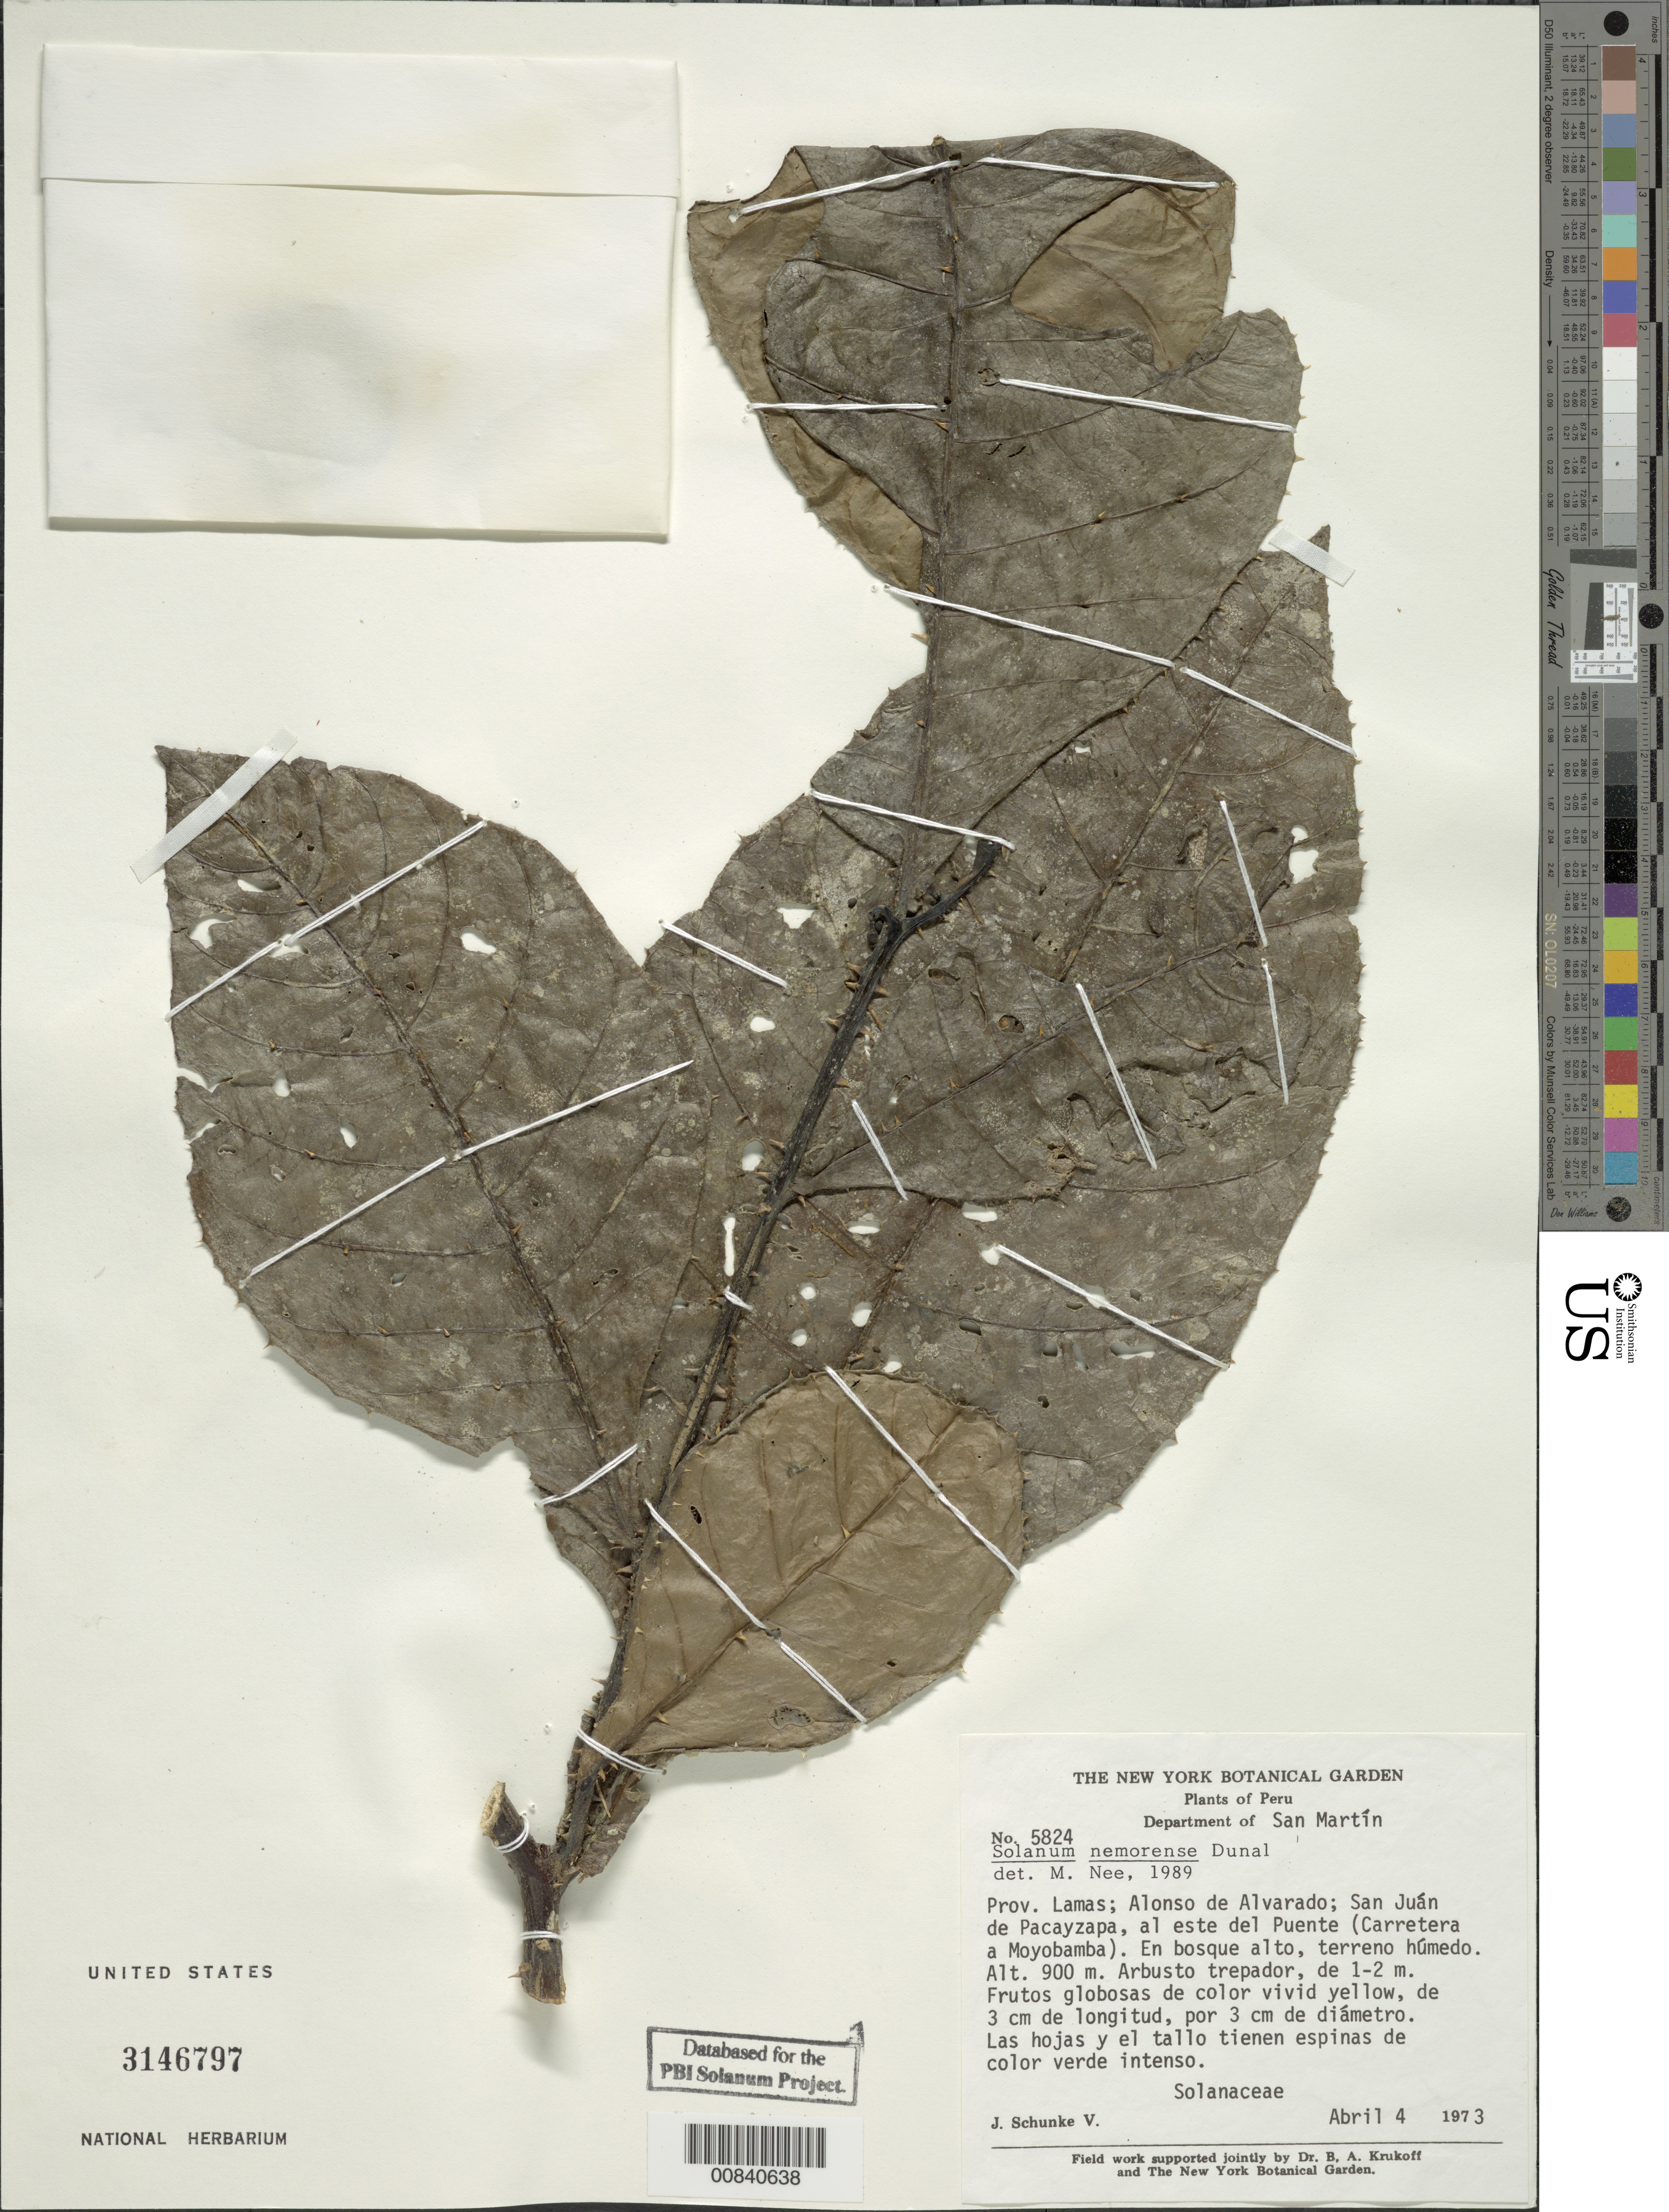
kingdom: Plantae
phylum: Tracheophyta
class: Magnoliopsida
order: Solanales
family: Solanaceae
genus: Solanum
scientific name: Solanum nemorense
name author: Dunal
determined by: Nee, Michael H.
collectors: J. Schunke Vigo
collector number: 5824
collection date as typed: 4 Apr 1973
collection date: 1973-04-04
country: Peru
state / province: San Martín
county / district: Lamas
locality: Alonso de Alvarado; San Juán de Pacayzapa, al este del Puente (Carretera a Moyobamba).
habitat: En bosque alto, terreno húmedo.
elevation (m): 900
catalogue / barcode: US 2146797